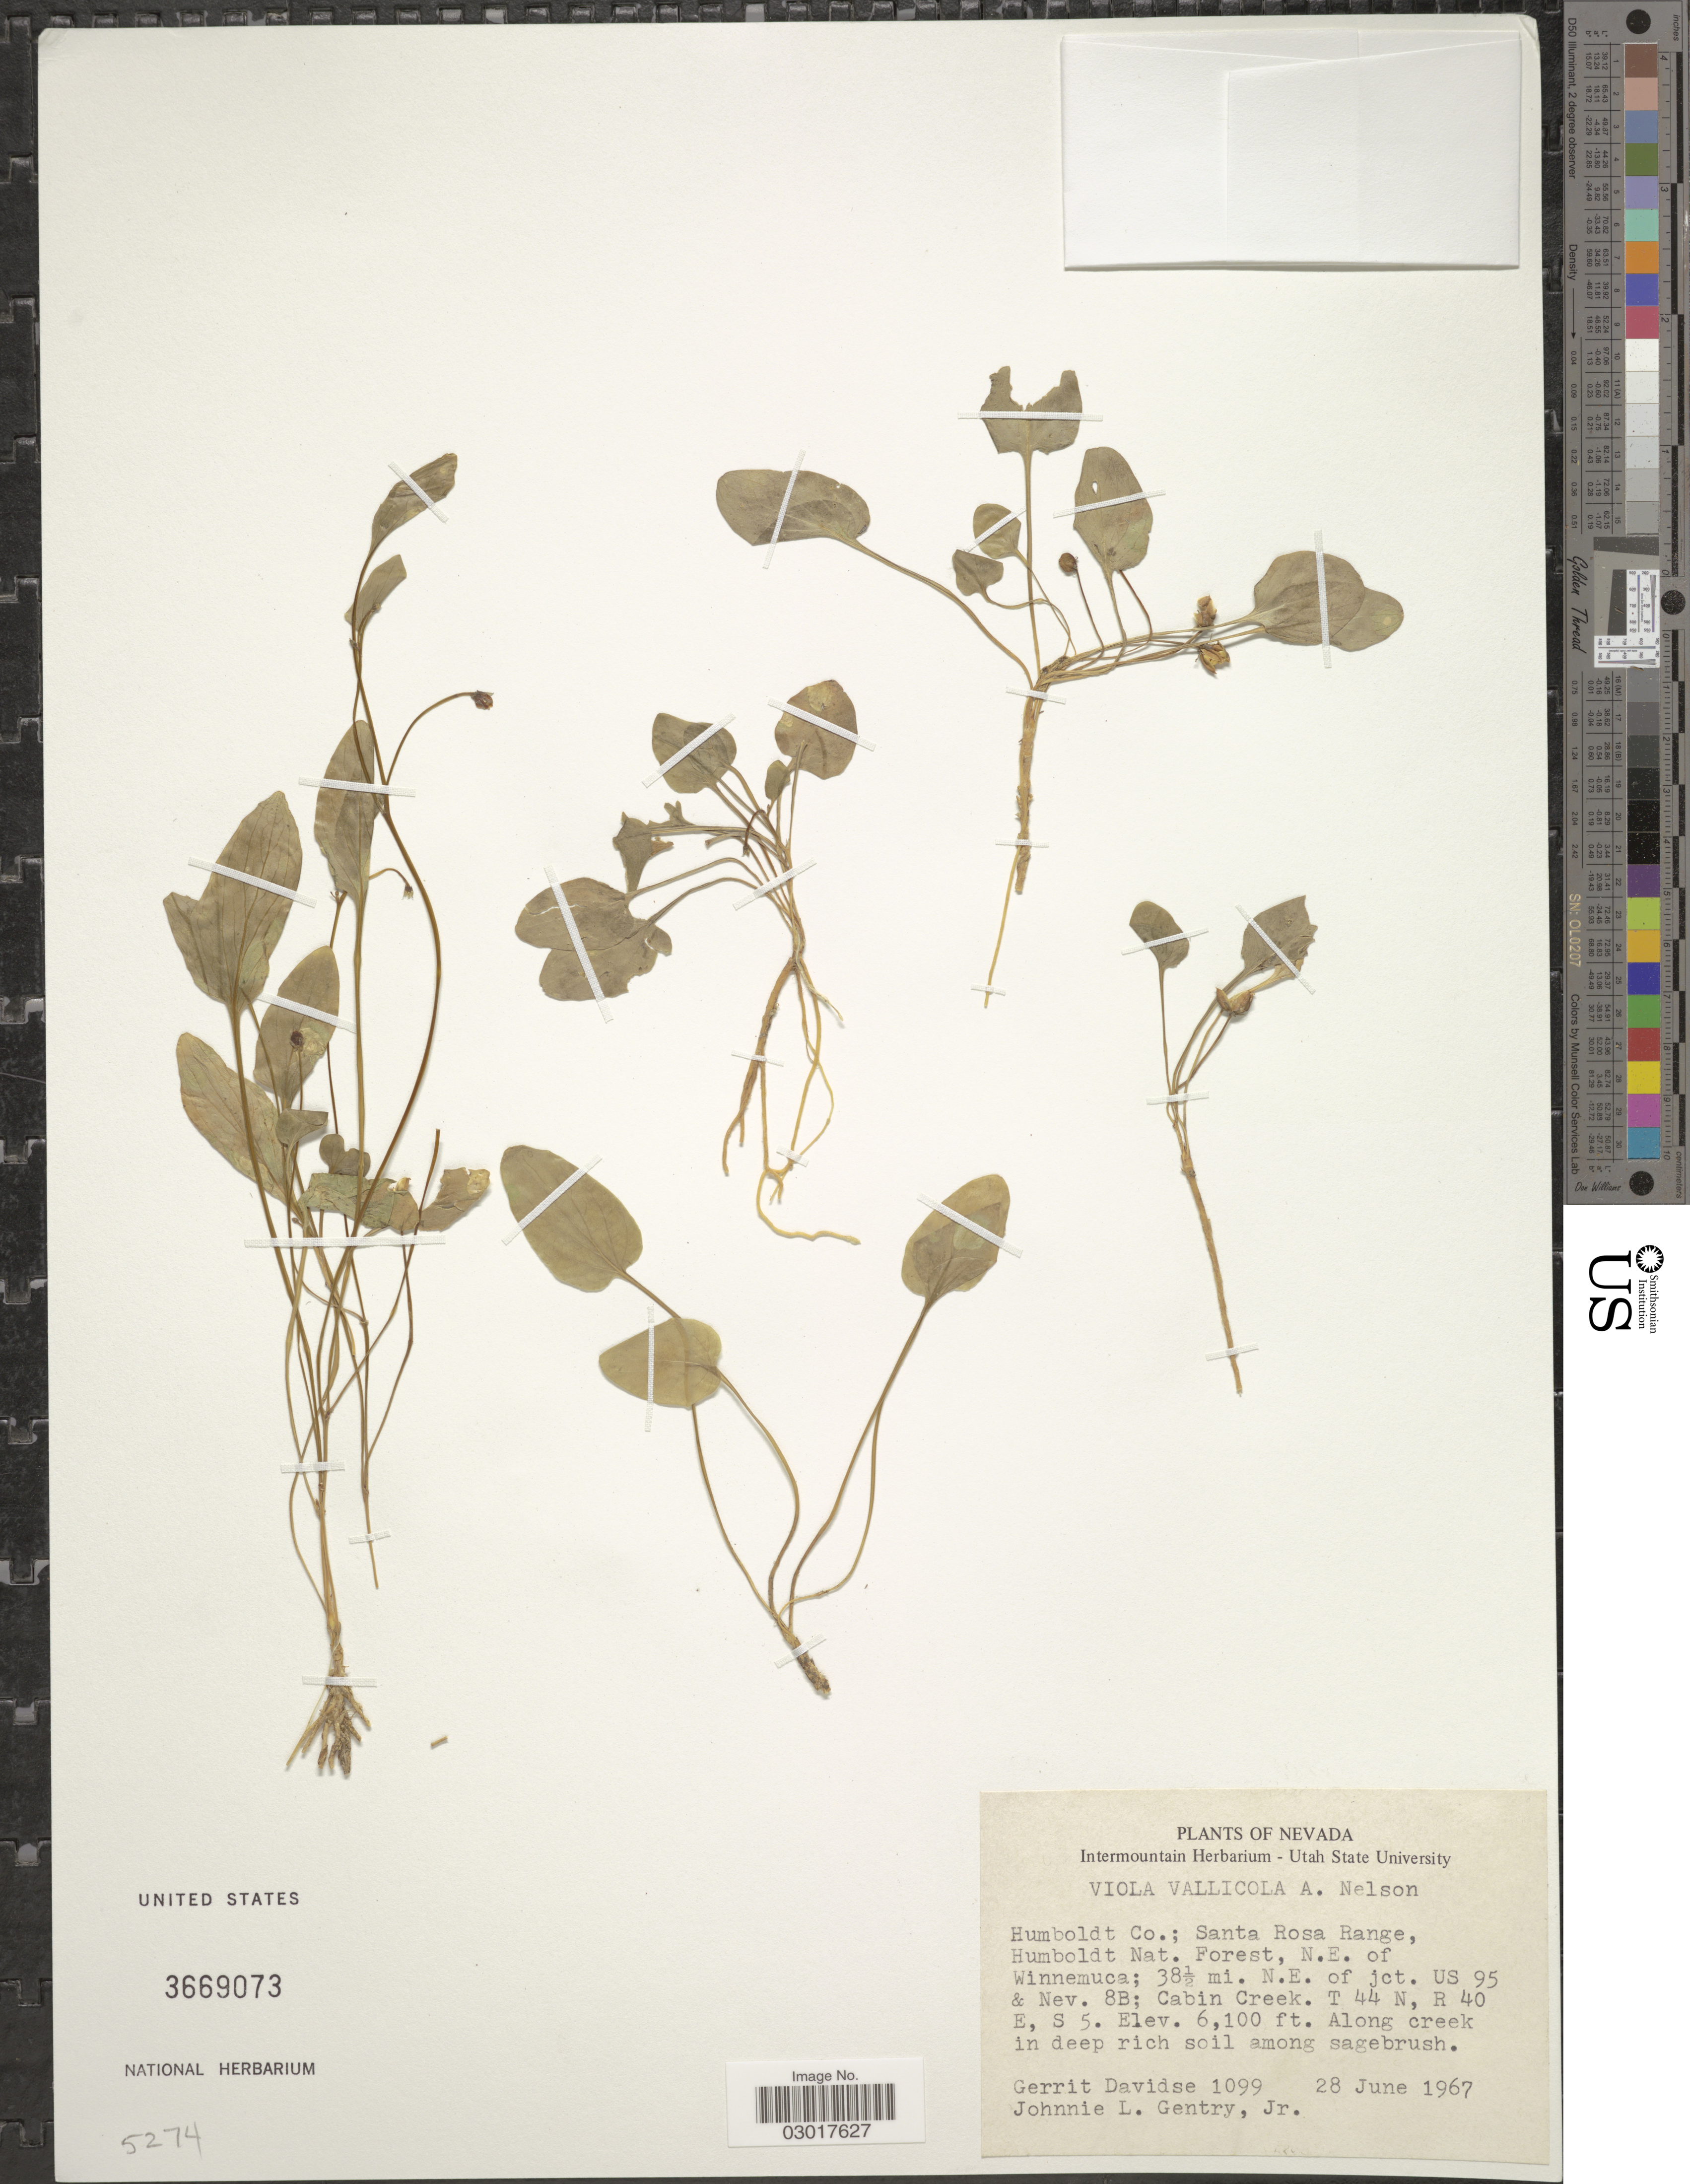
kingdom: Plantae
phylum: Tracheophyta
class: Magnoliopsida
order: Malpighiales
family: Violaceae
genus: Viola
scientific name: Viola vallicola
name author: A. Nelson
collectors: G. Davidse & J. L. Gentry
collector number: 1099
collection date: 1967-06-28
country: United States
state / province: Nevada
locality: Humboldt Co.; Santa Rosa Range, Humboldt Nat. Forest, N.E. of Winnemuca; 38½ mi. N.E. of jct. US 95 & Nev. 8B; Cabin Creek. T 44 N, R 40 E, S 5.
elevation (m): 1859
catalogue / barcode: US 3669073